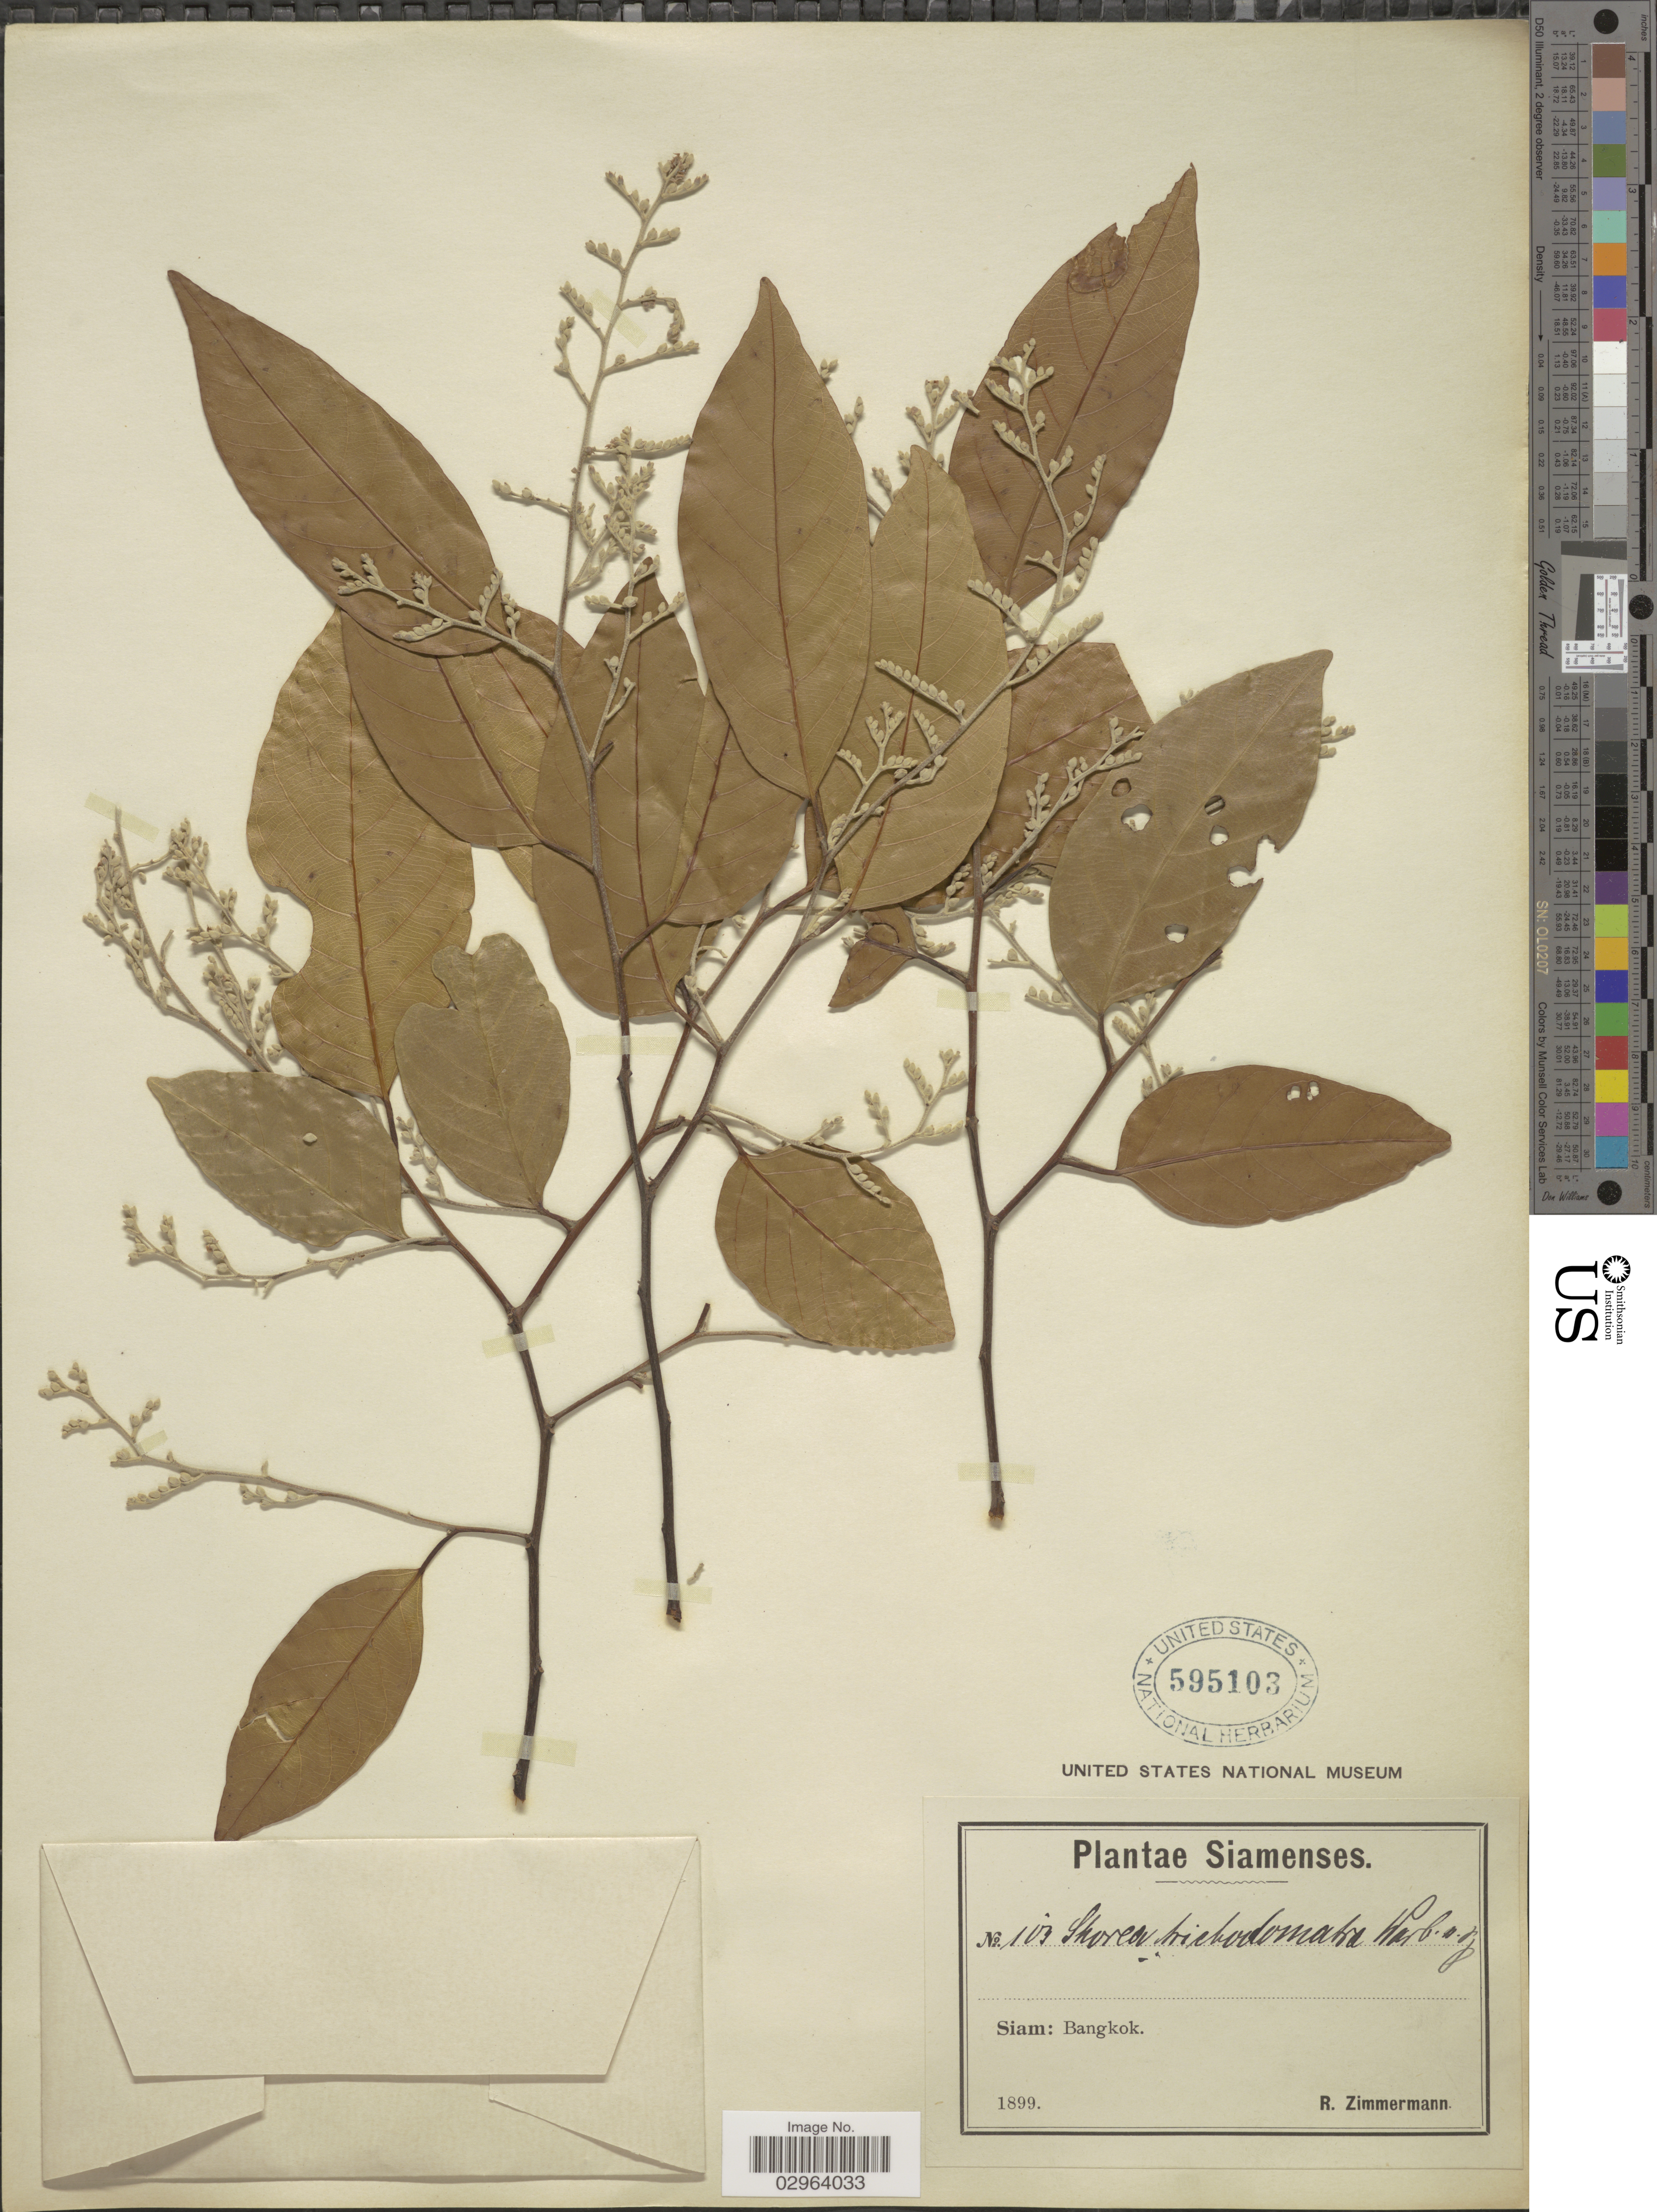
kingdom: Plantae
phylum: Tracheophyta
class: Magnoliopsida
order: Malvales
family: Dipterocarpaceae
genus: Hopea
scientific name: Hopea odorata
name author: Roxb.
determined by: Ashton, P. S.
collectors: R. Zimmermann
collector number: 103*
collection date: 1899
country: Thailand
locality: Siam: Bangkok.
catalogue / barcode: US 595103